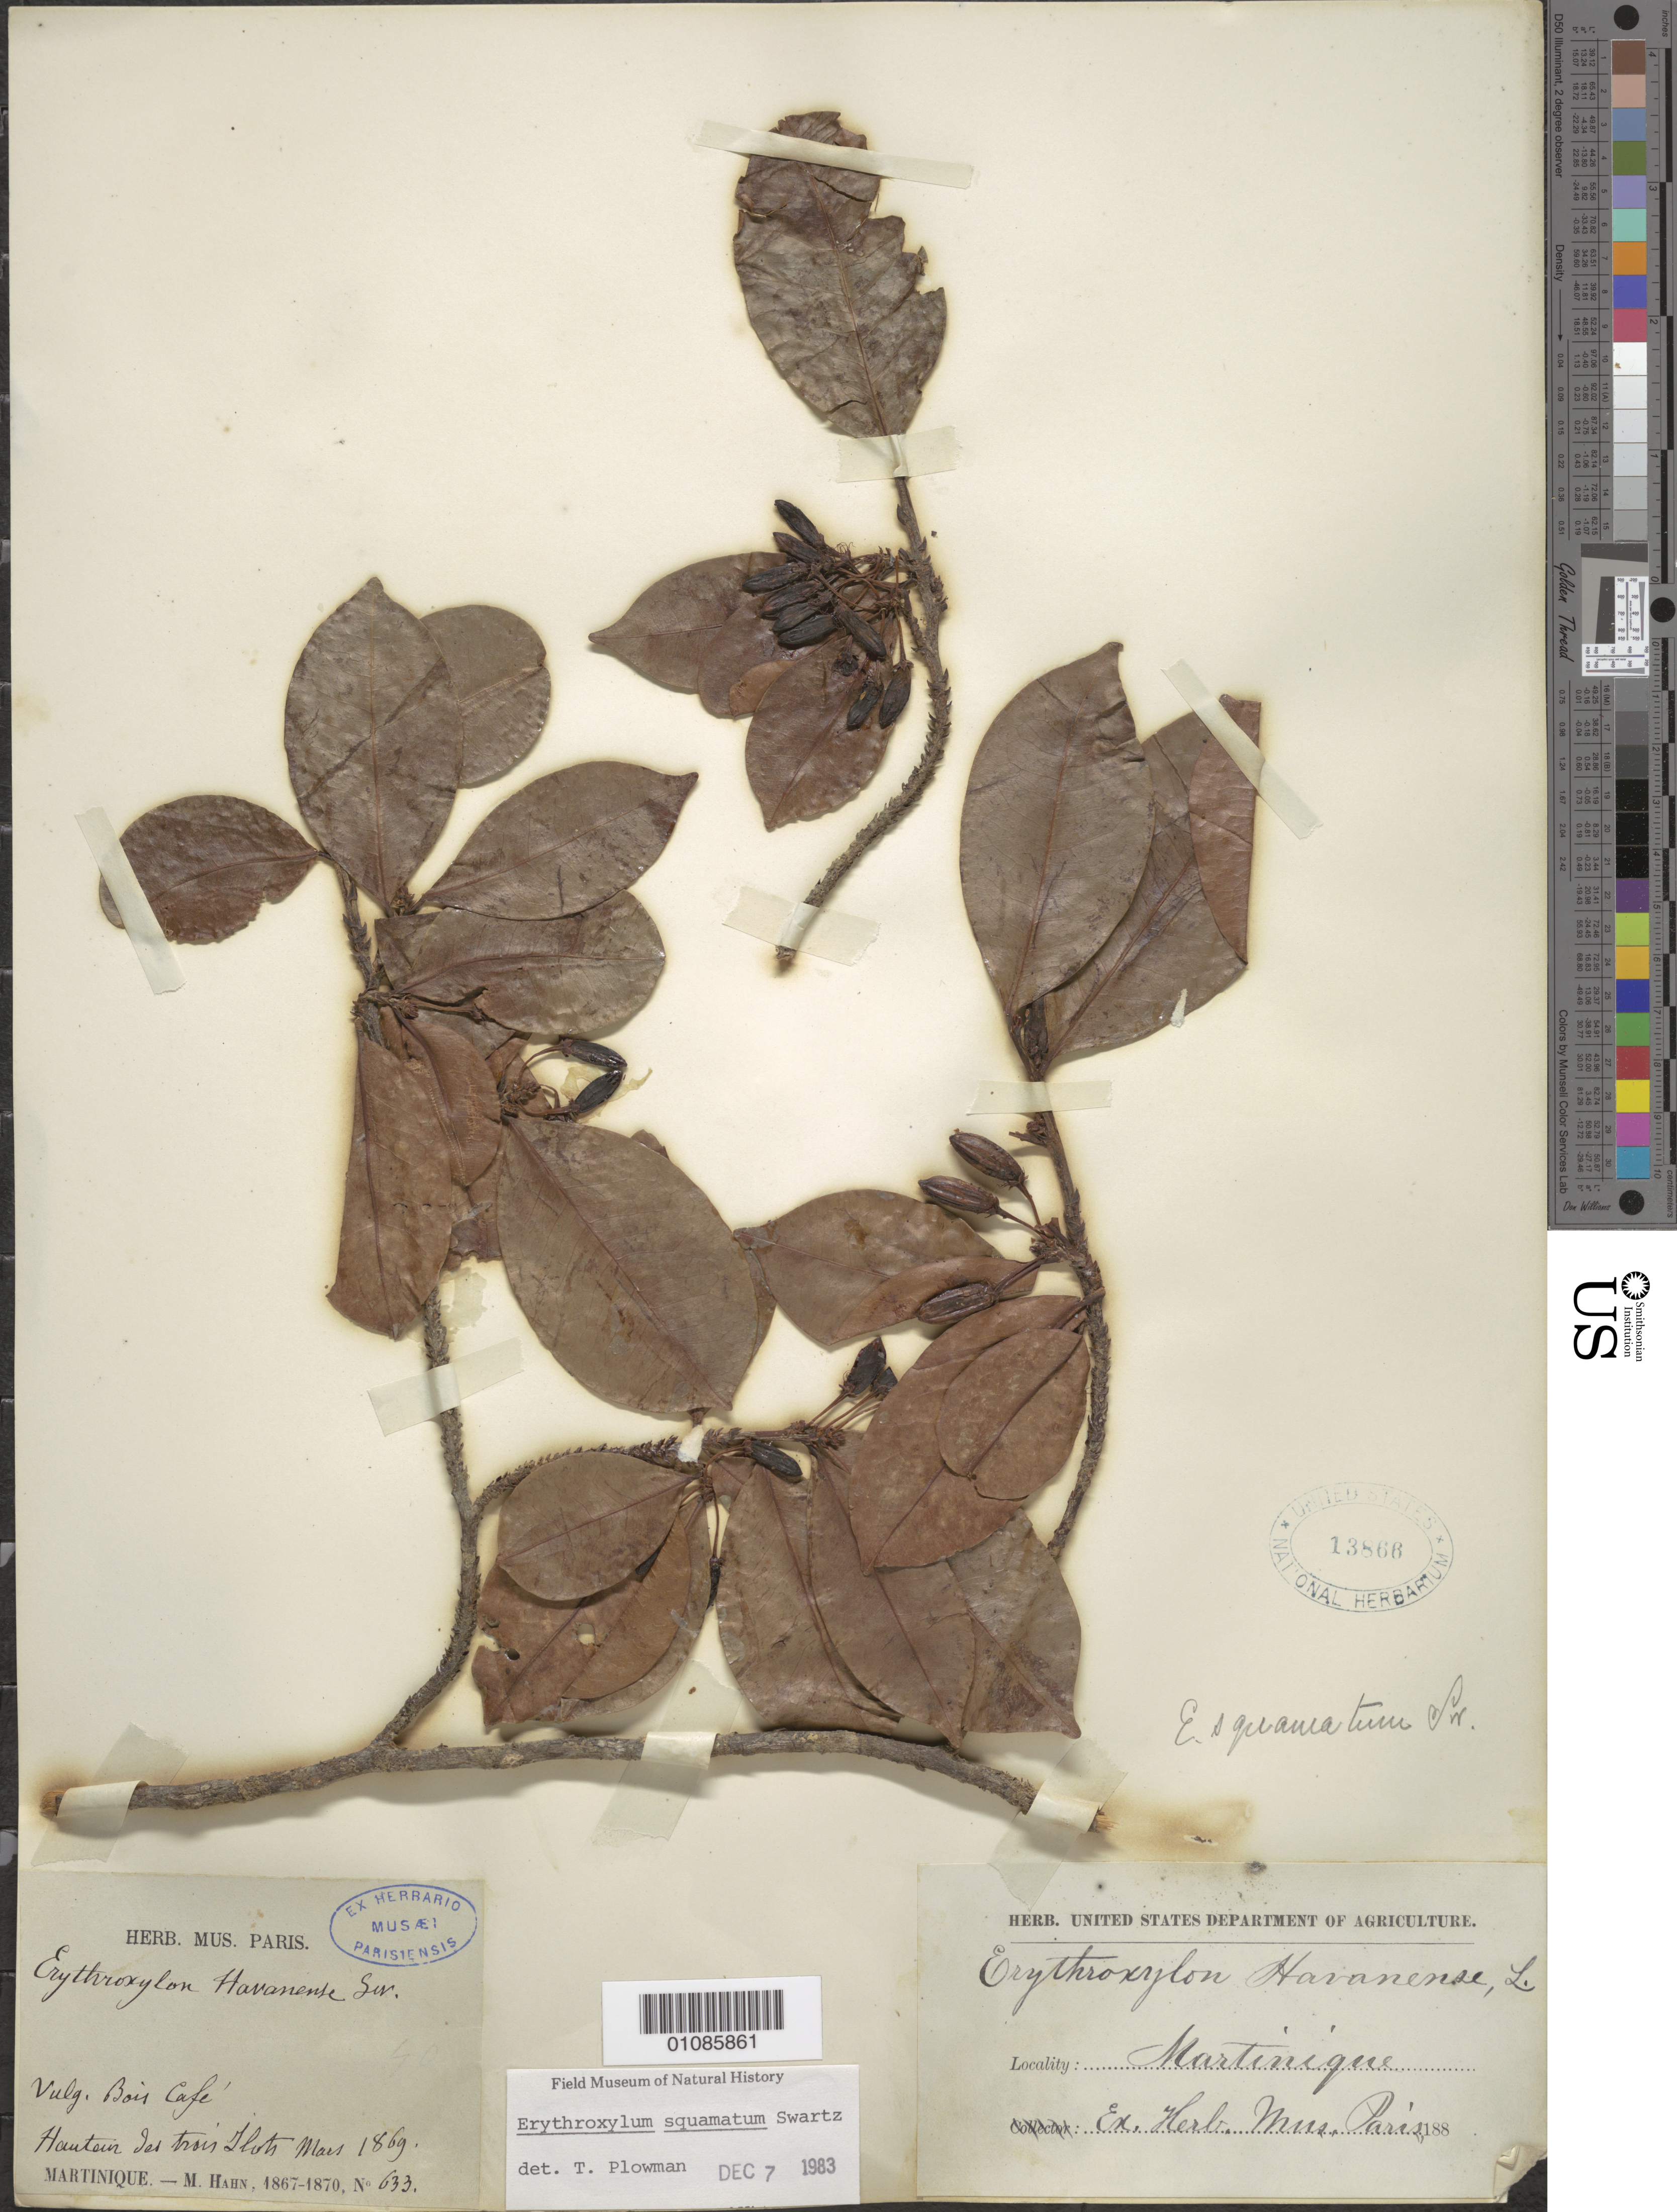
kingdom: Plantae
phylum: Tracheophyta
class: Magnoliopsida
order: Malpighiales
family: Erythroxylaceae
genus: Erythroxylum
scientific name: Erythroxylum squamatum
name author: Sw.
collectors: -. Elie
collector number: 188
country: Martinique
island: Martinique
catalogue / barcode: US 13868